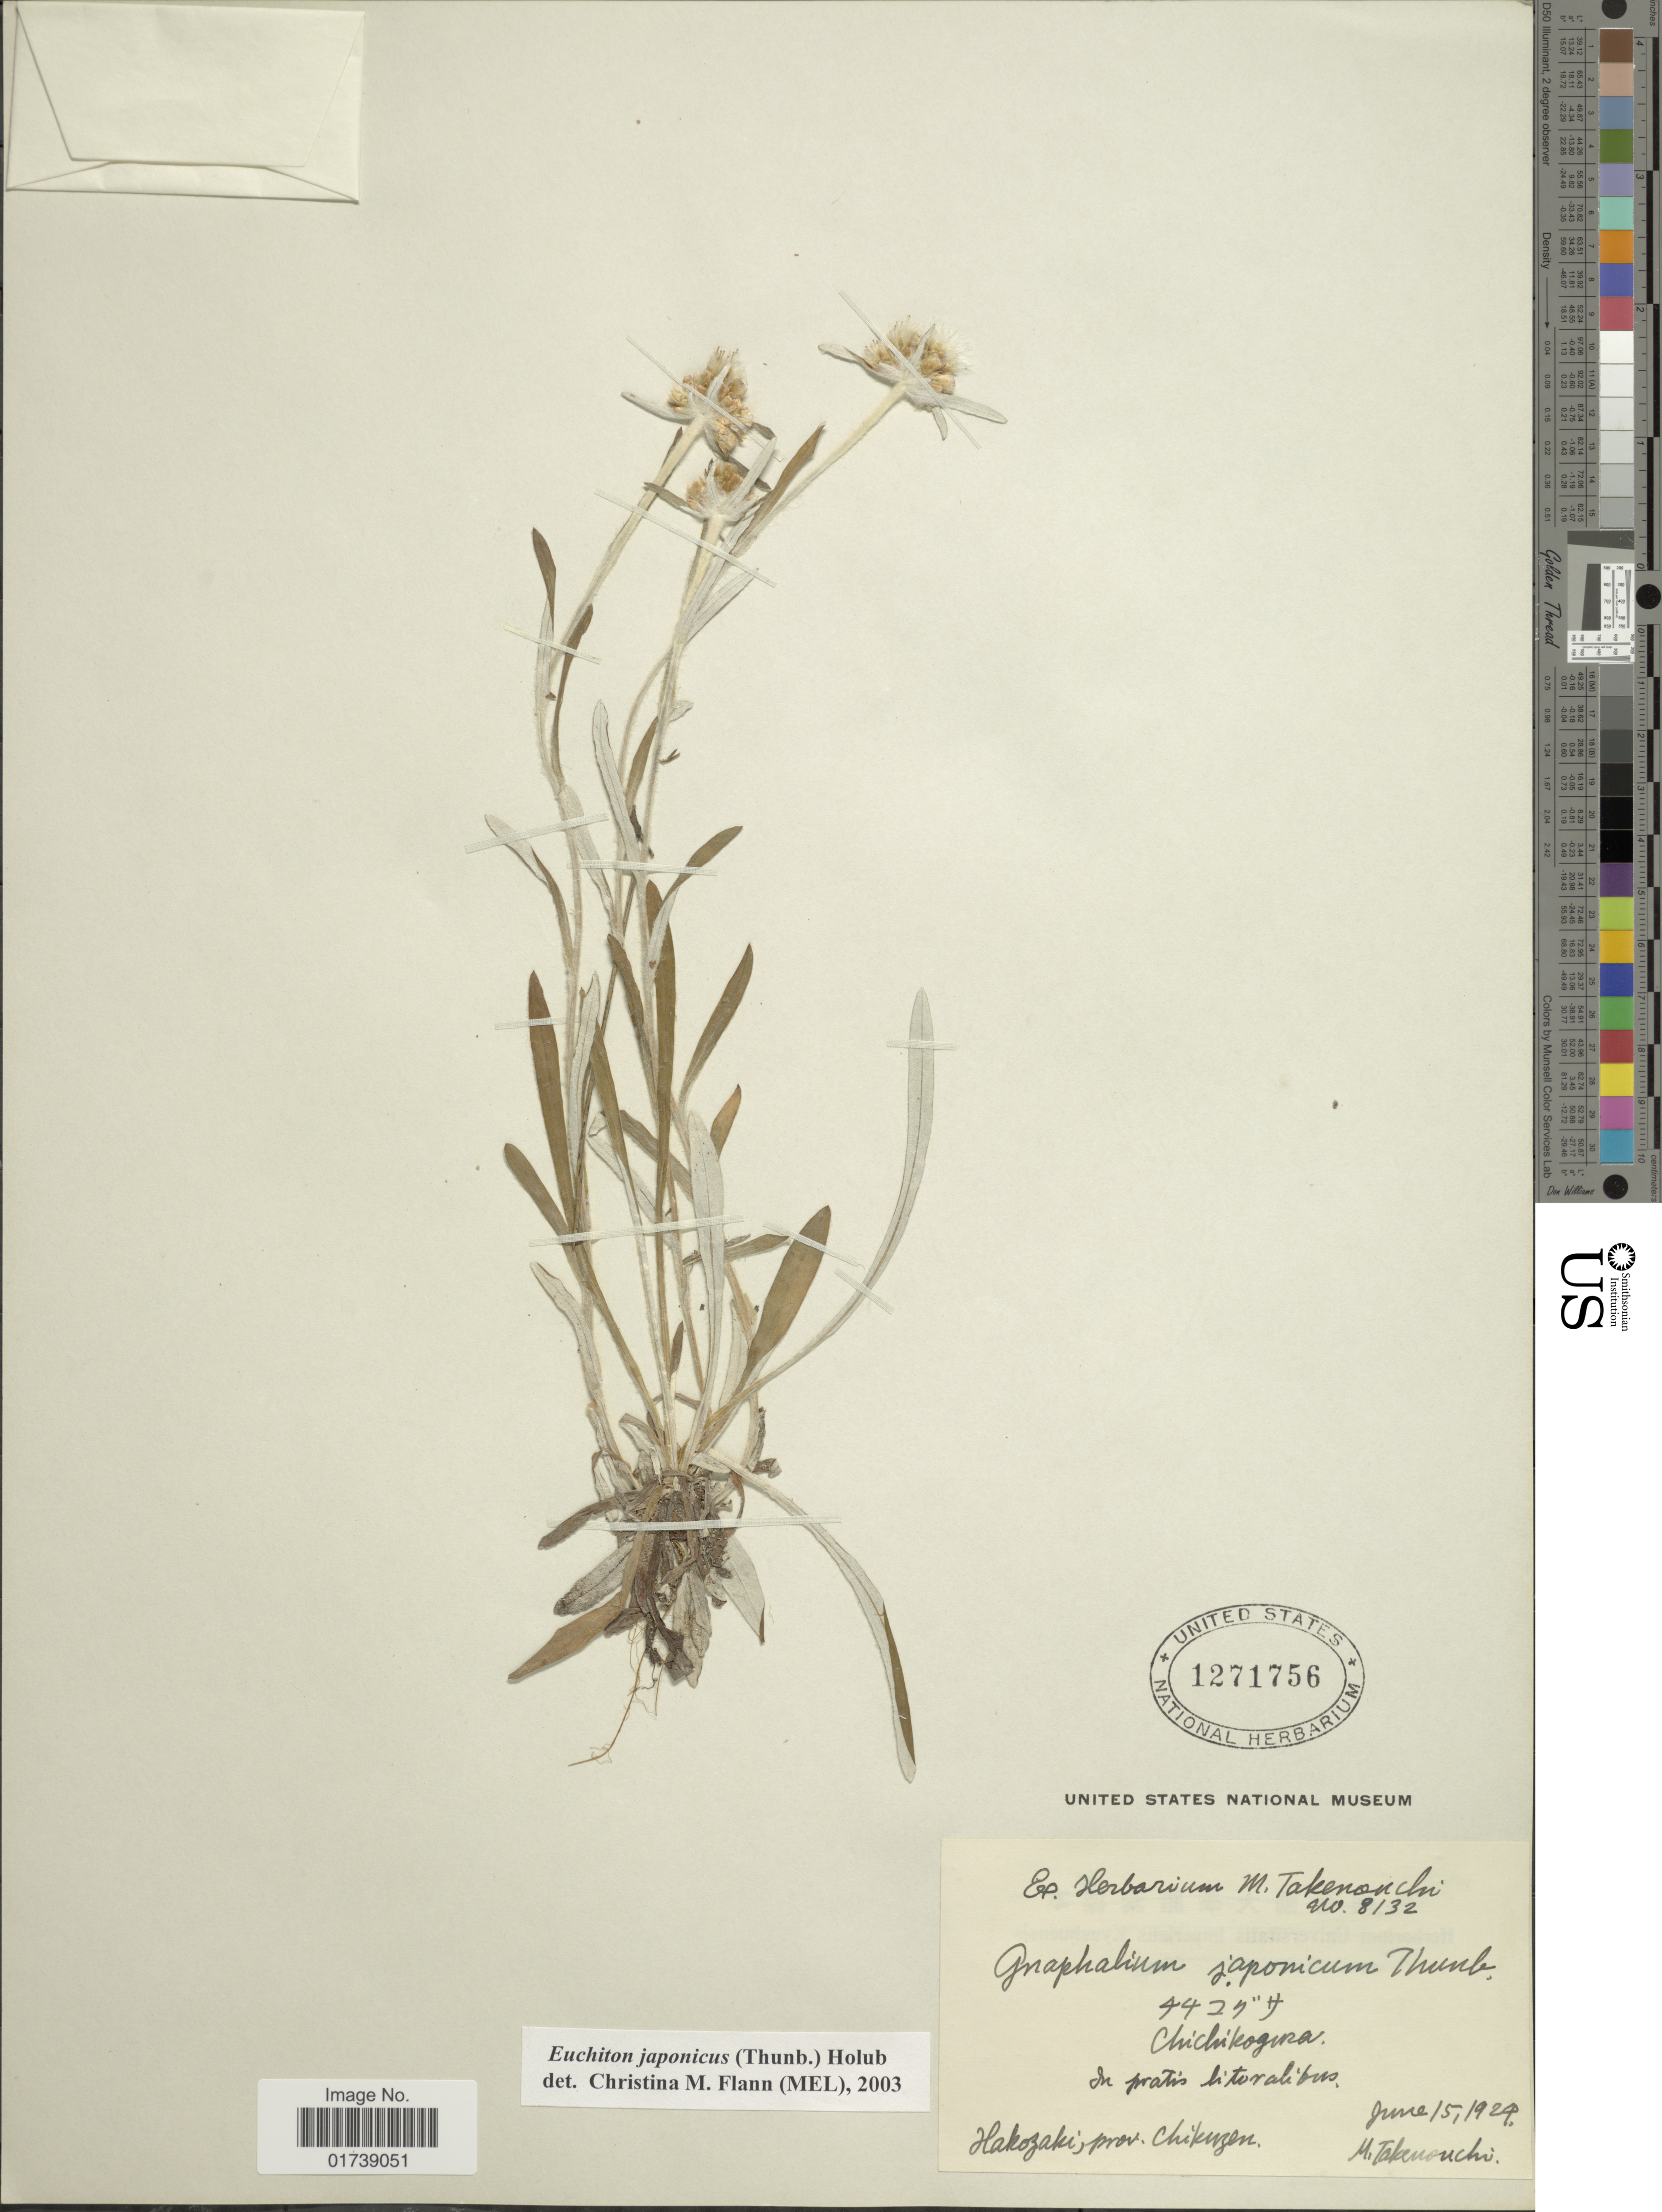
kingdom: Plantae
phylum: Tracheophyta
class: Magnoliopsida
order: Asterales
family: Asteraceae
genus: Euchiton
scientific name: Euchiton japonicus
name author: (Thunb.) Anderb.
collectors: M. Takenonchi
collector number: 8132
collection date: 1929-06-15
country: Japan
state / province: Hukuoka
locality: Hakozaki, Prov. Chikuzen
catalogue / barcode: US 1271756